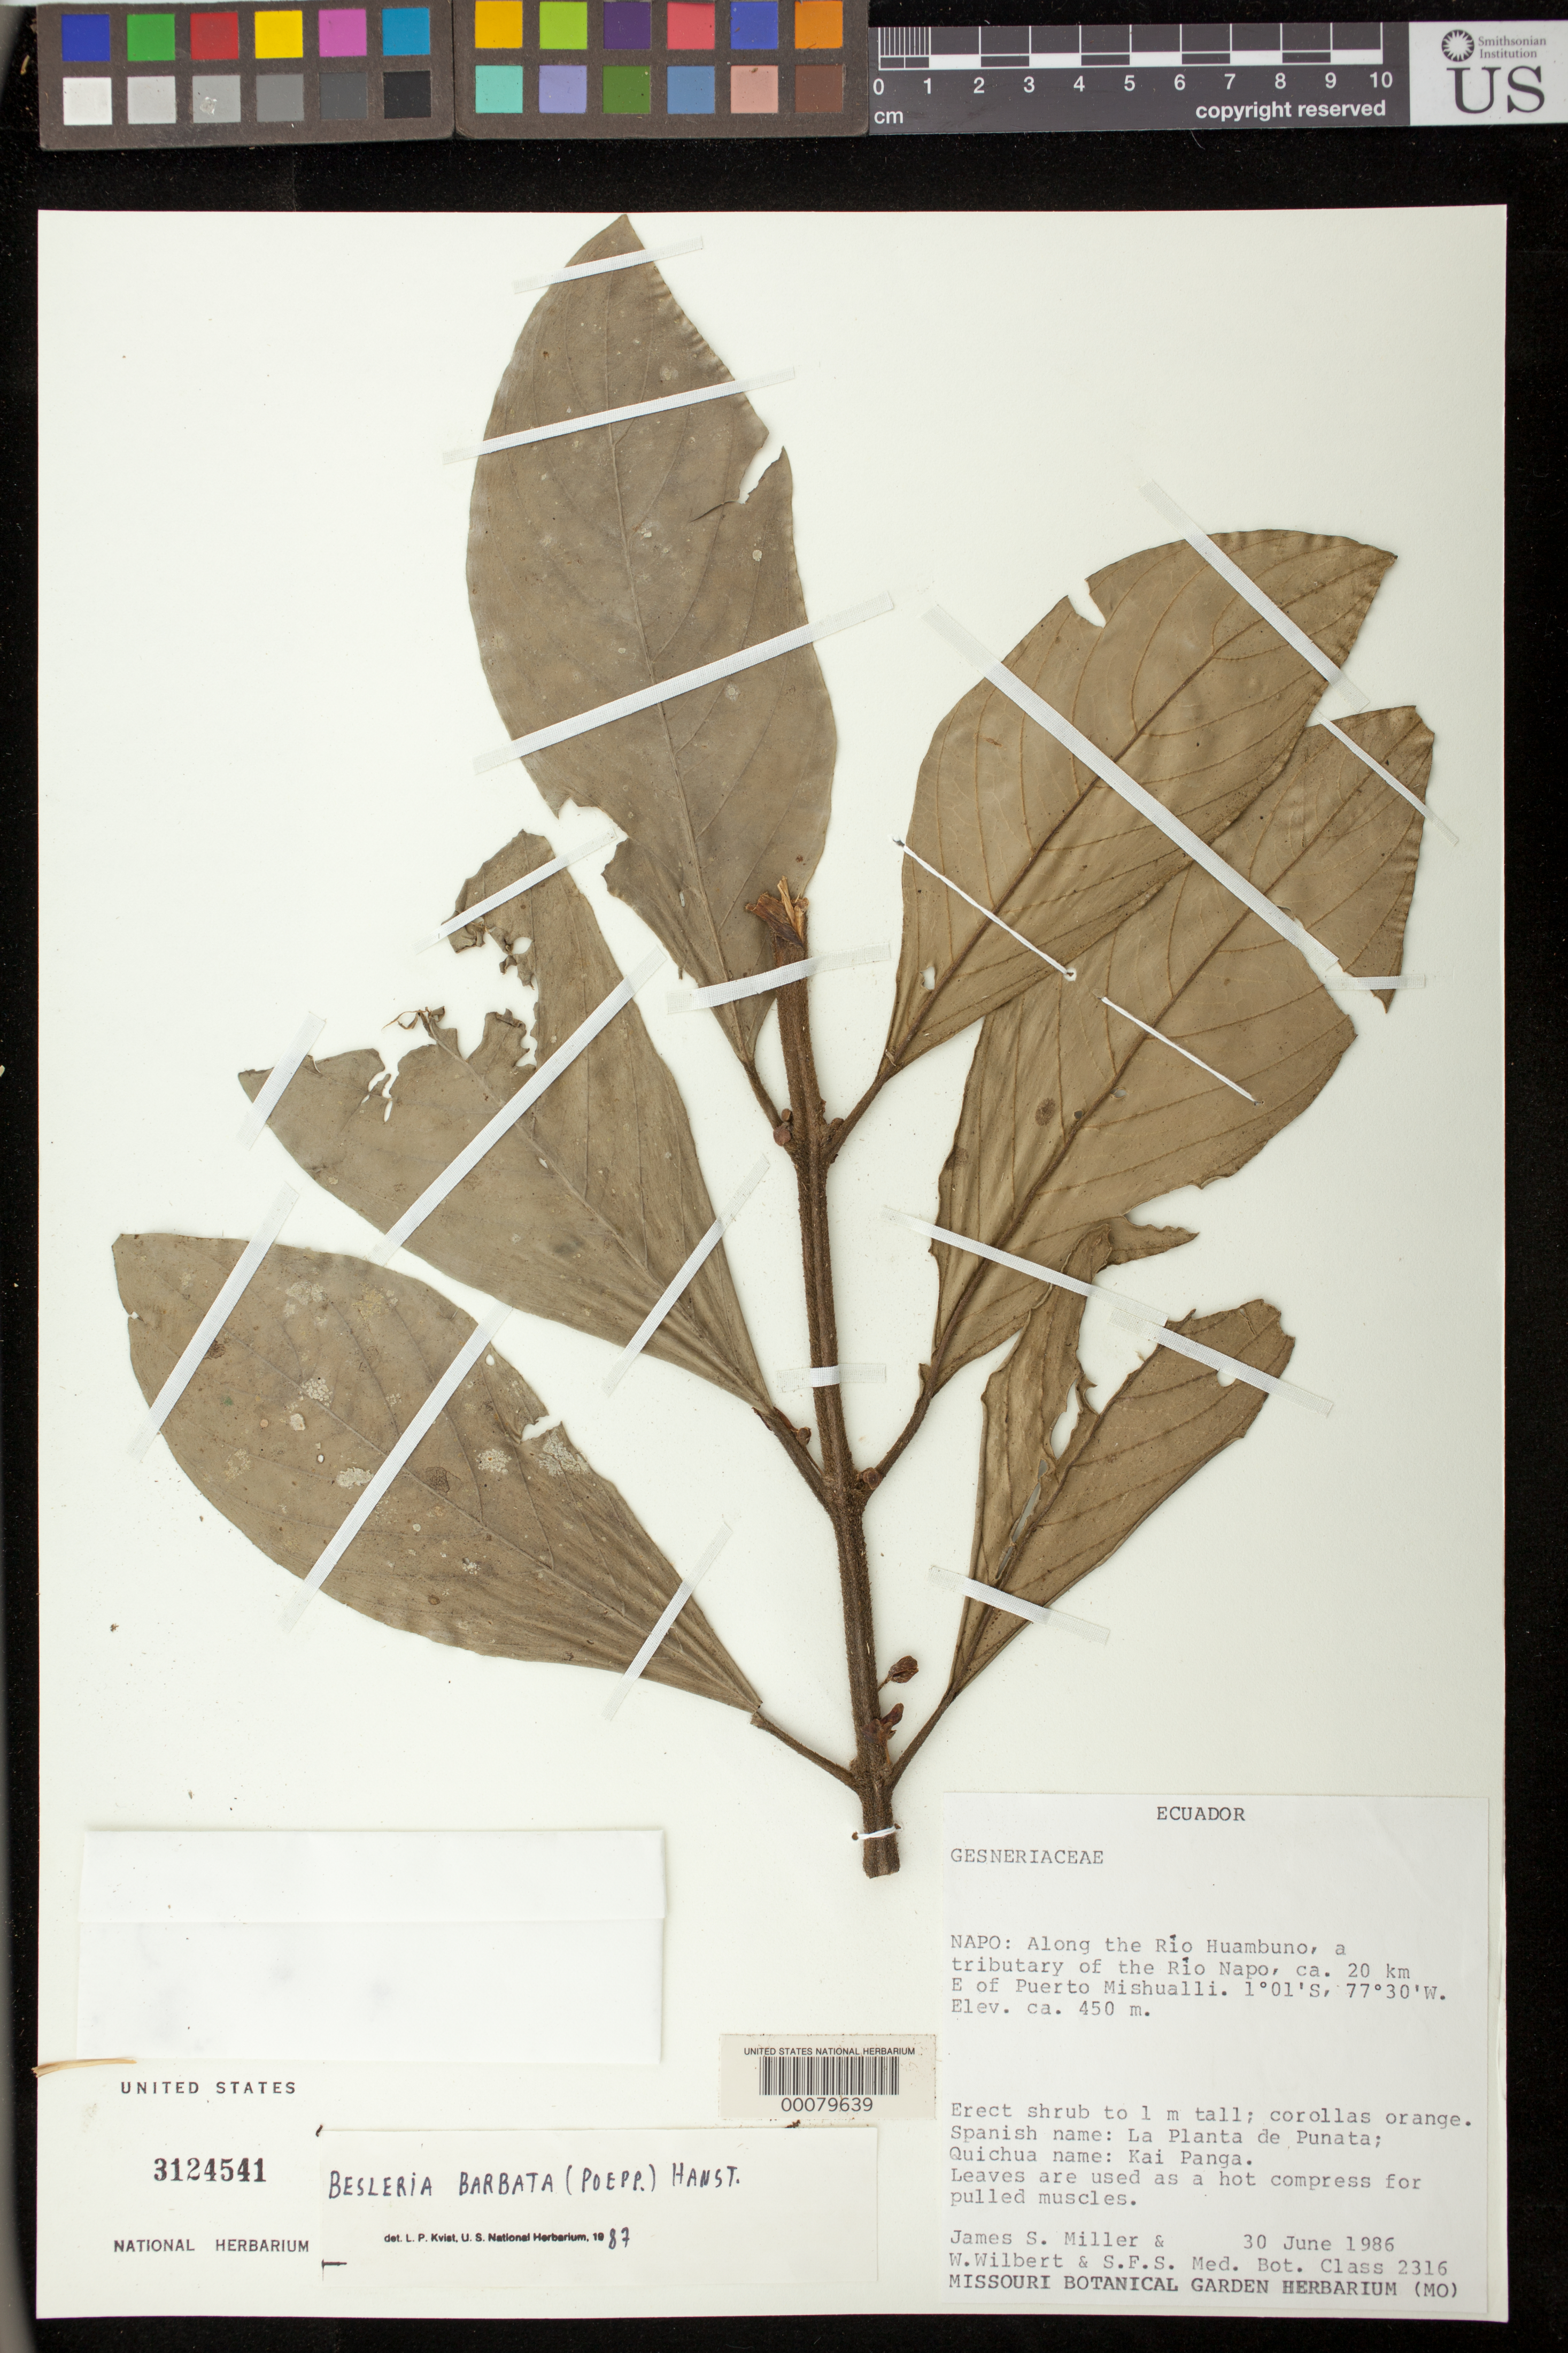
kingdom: Plantae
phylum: Tracheophyta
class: Magnoliopsida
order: Lamiales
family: Gesneriaceae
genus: Besleria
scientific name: Besleria barbata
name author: (Poepp.) Hanst.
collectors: J. S. Miller & et al.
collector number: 2316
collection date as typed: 30 Jun 1986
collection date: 1986-06-30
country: Ecuador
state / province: Napo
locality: Along the Rio Huambuno, a tributary of the Rio Napo, about 20 km E of Puerto Mishualli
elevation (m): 450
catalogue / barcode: US 3124541